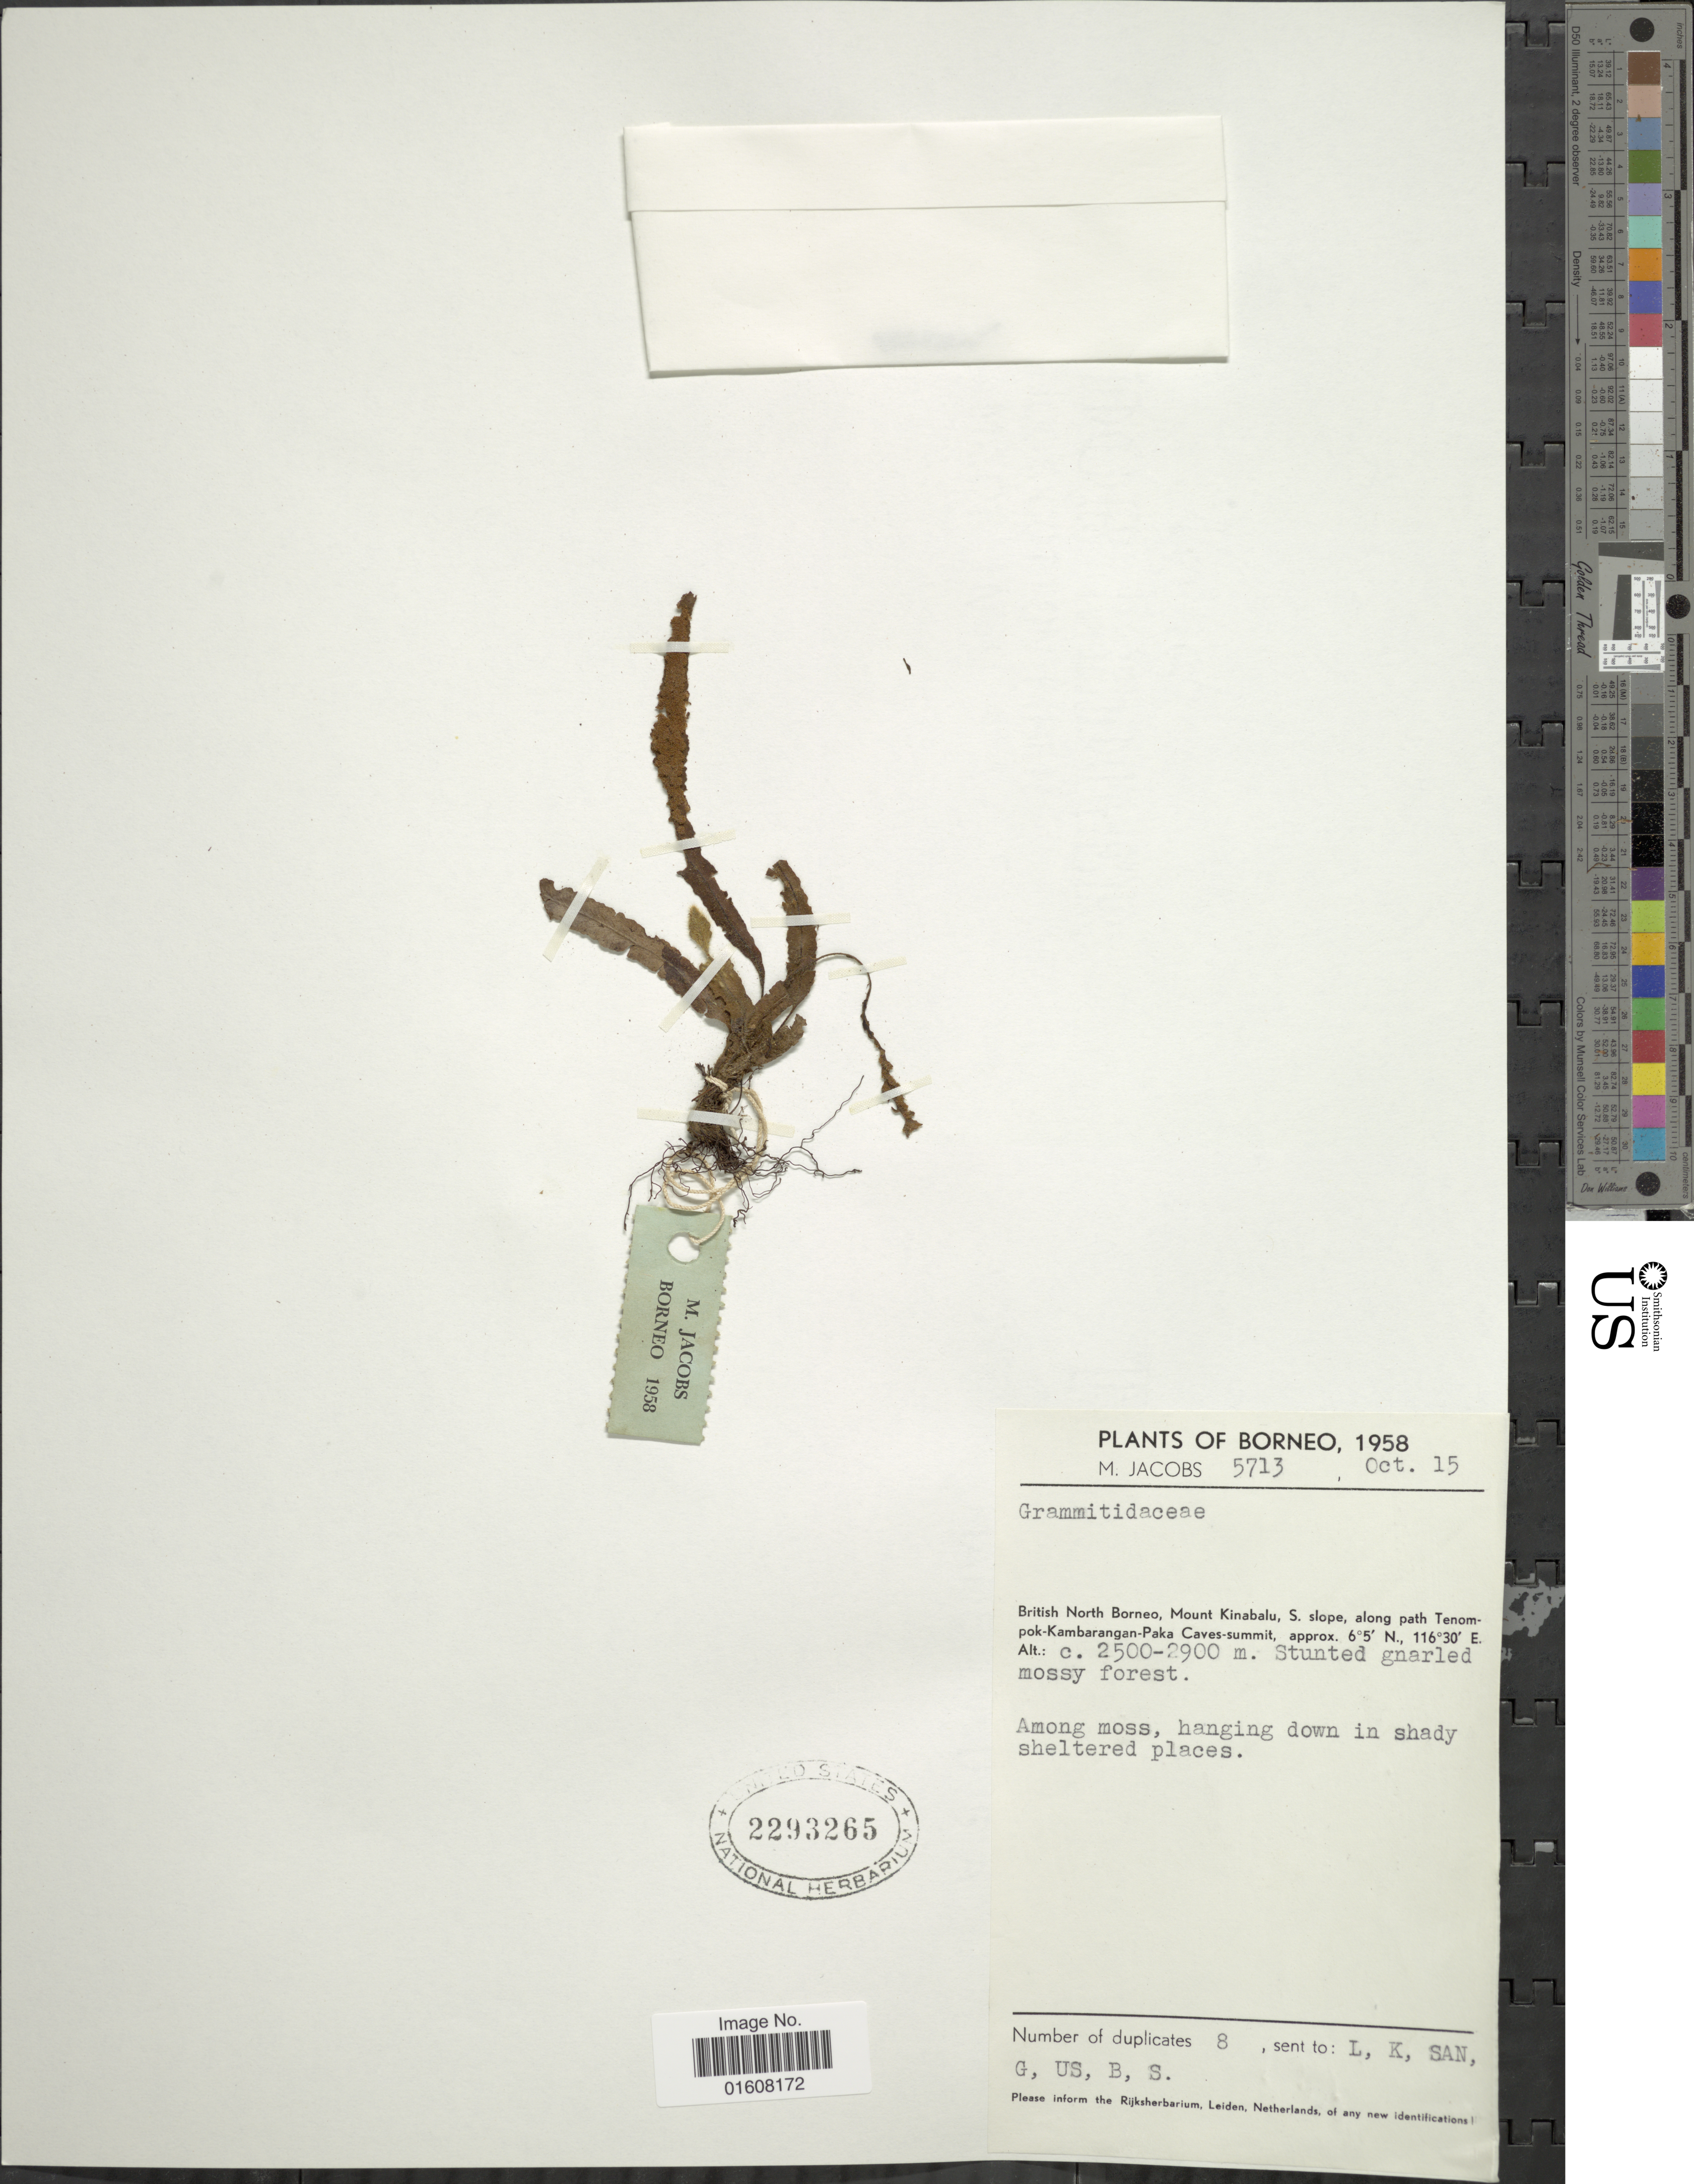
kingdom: Plantae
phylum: Tracheophyta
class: Polypodiopsida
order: Polypodiales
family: Polypodiaceae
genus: Grammitis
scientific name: Grammitis sp.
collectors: M. Jacobs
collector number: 5713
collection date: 1958-10-15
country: Malaysia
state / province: Sabah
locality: British North Borneo, Mount Kinabalu, S. slope, along path Tenompok-Kambarangan-Paka Caves-summit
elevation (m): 2500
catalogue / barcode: US 2293265